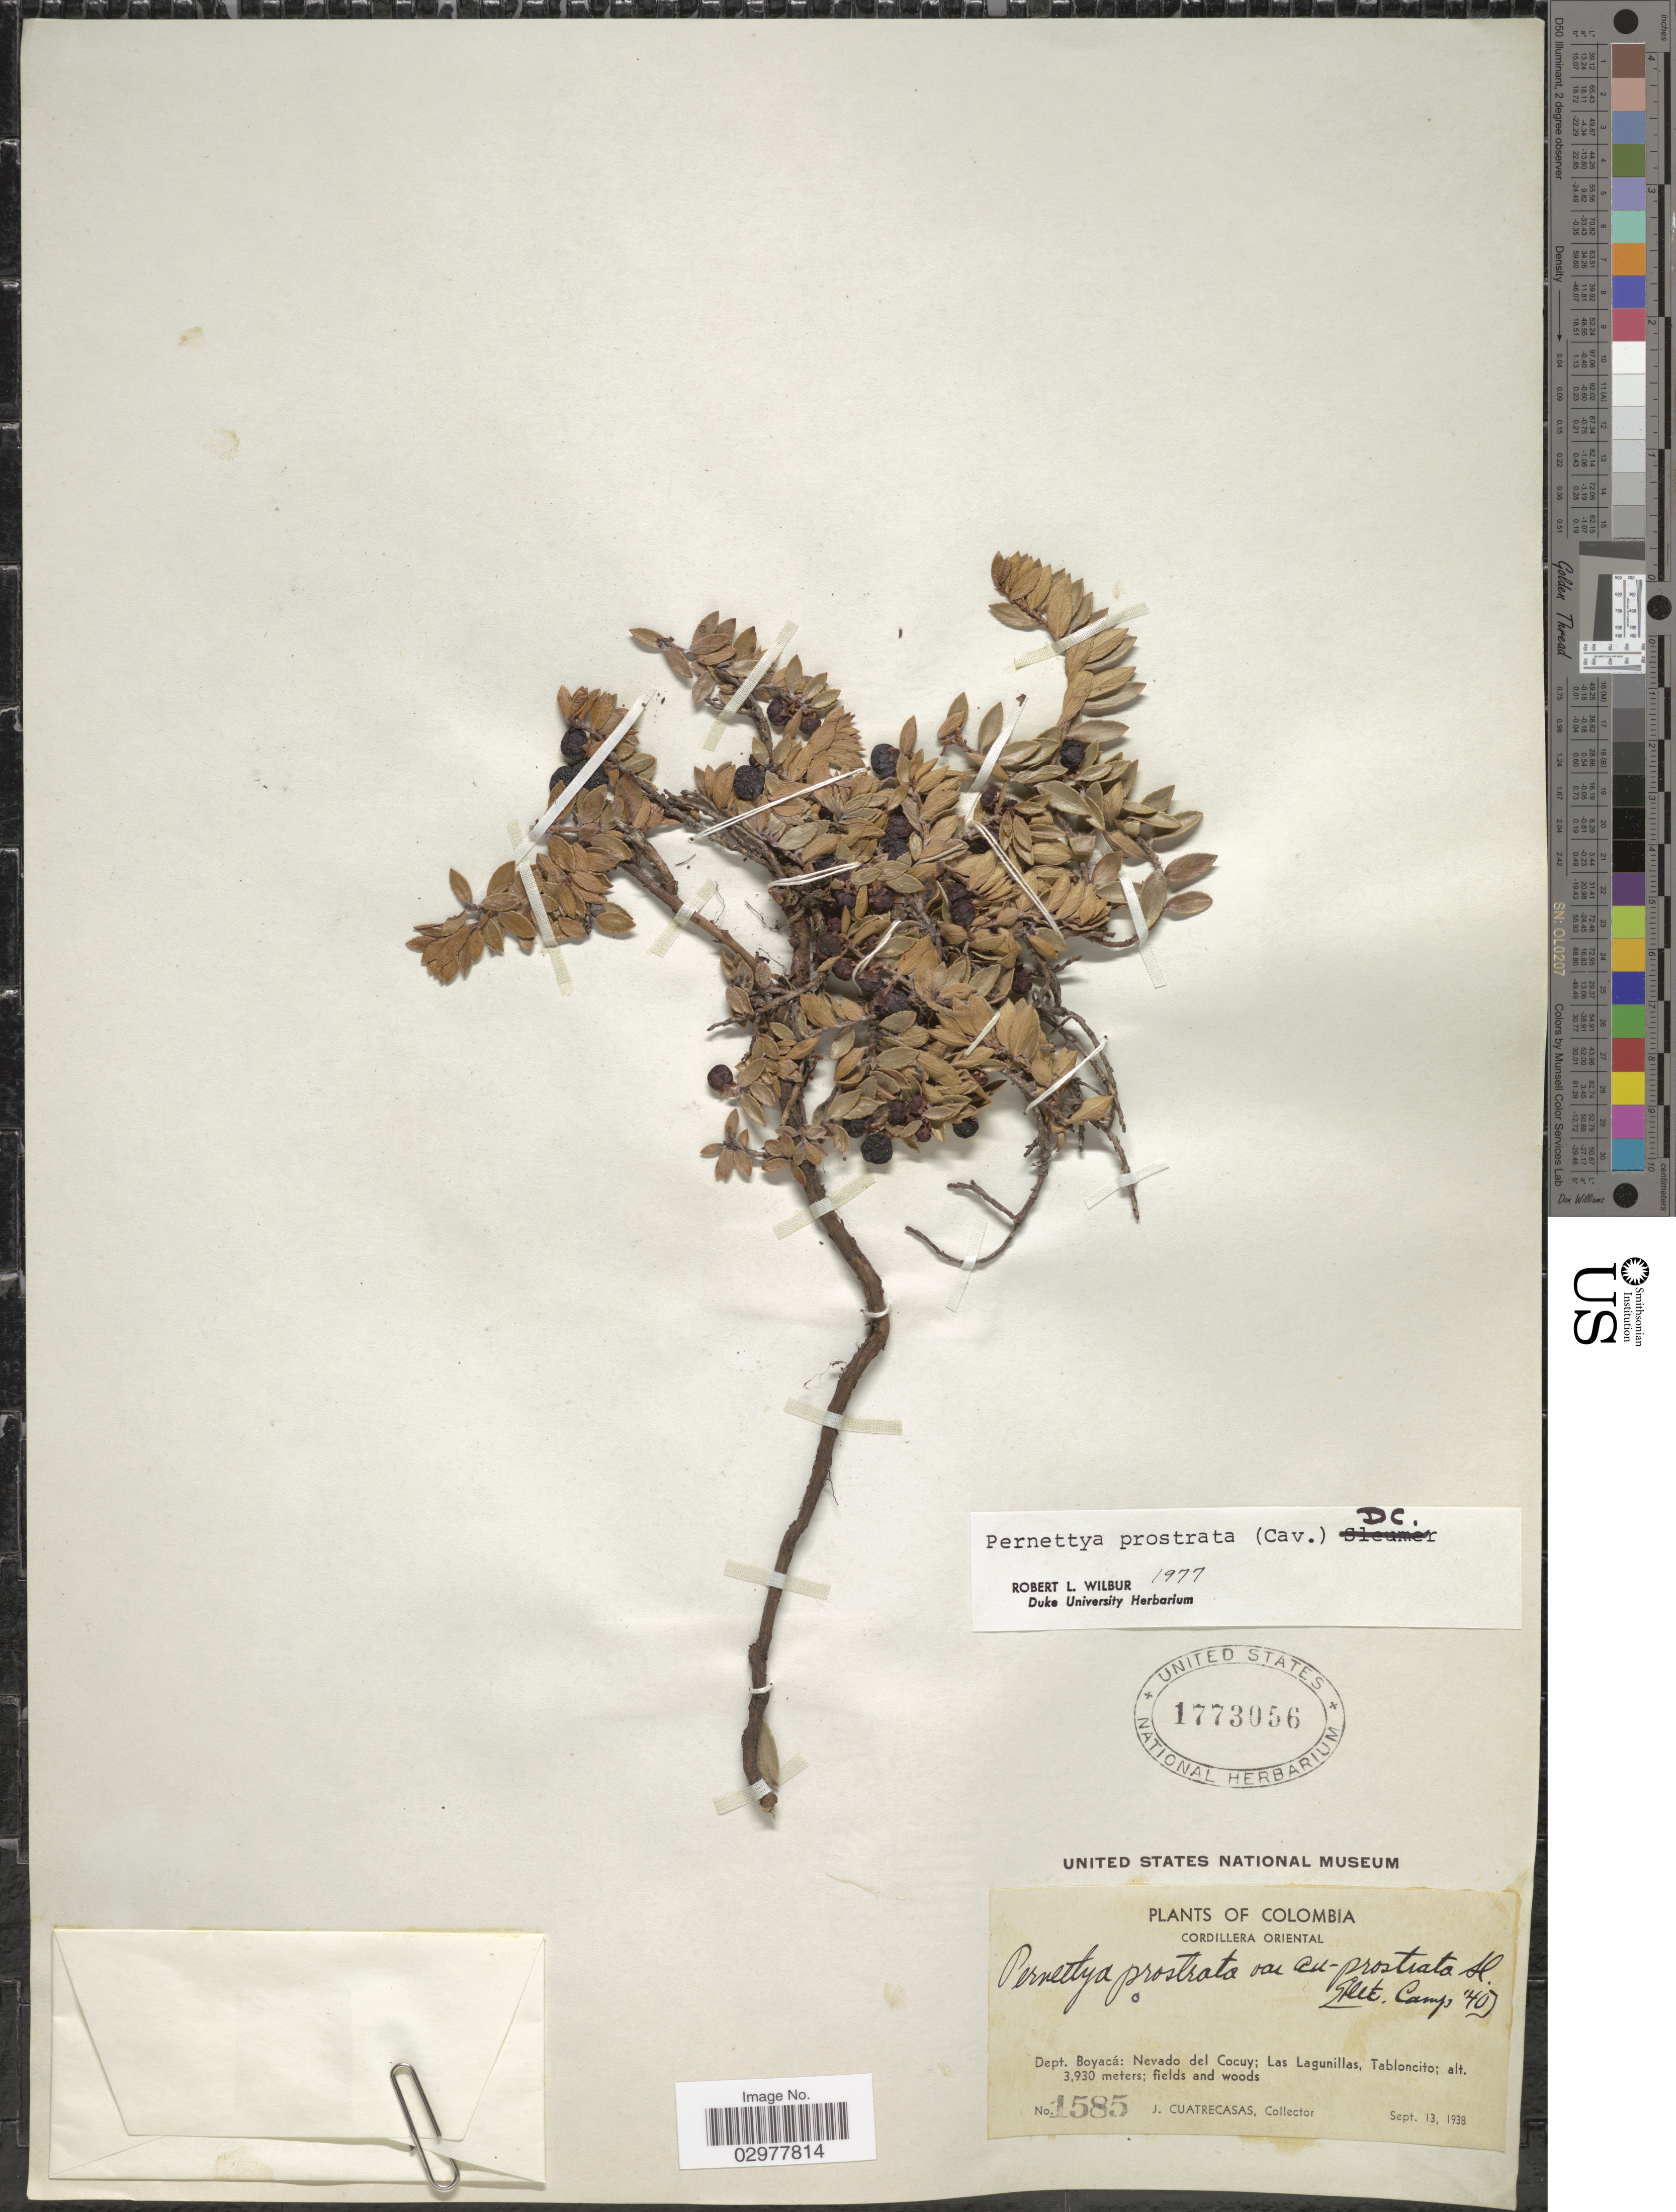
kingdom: Plantae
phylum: Tracheophyta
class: Magnoliopsida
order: Ericales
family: Ericaceae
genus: Pernettya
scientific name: Pernettya prostrata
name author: (Cav.) DC.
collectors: J. Cuatrecasas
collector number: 1585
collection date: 1938-09-13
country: Colombia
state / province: Boyacá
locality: Cordillera Oriental, Dept. Boyacá: Nevado del Cocuy; Las Lagunillas, Tabloncito.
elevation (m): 3930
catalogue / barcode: US 1773056